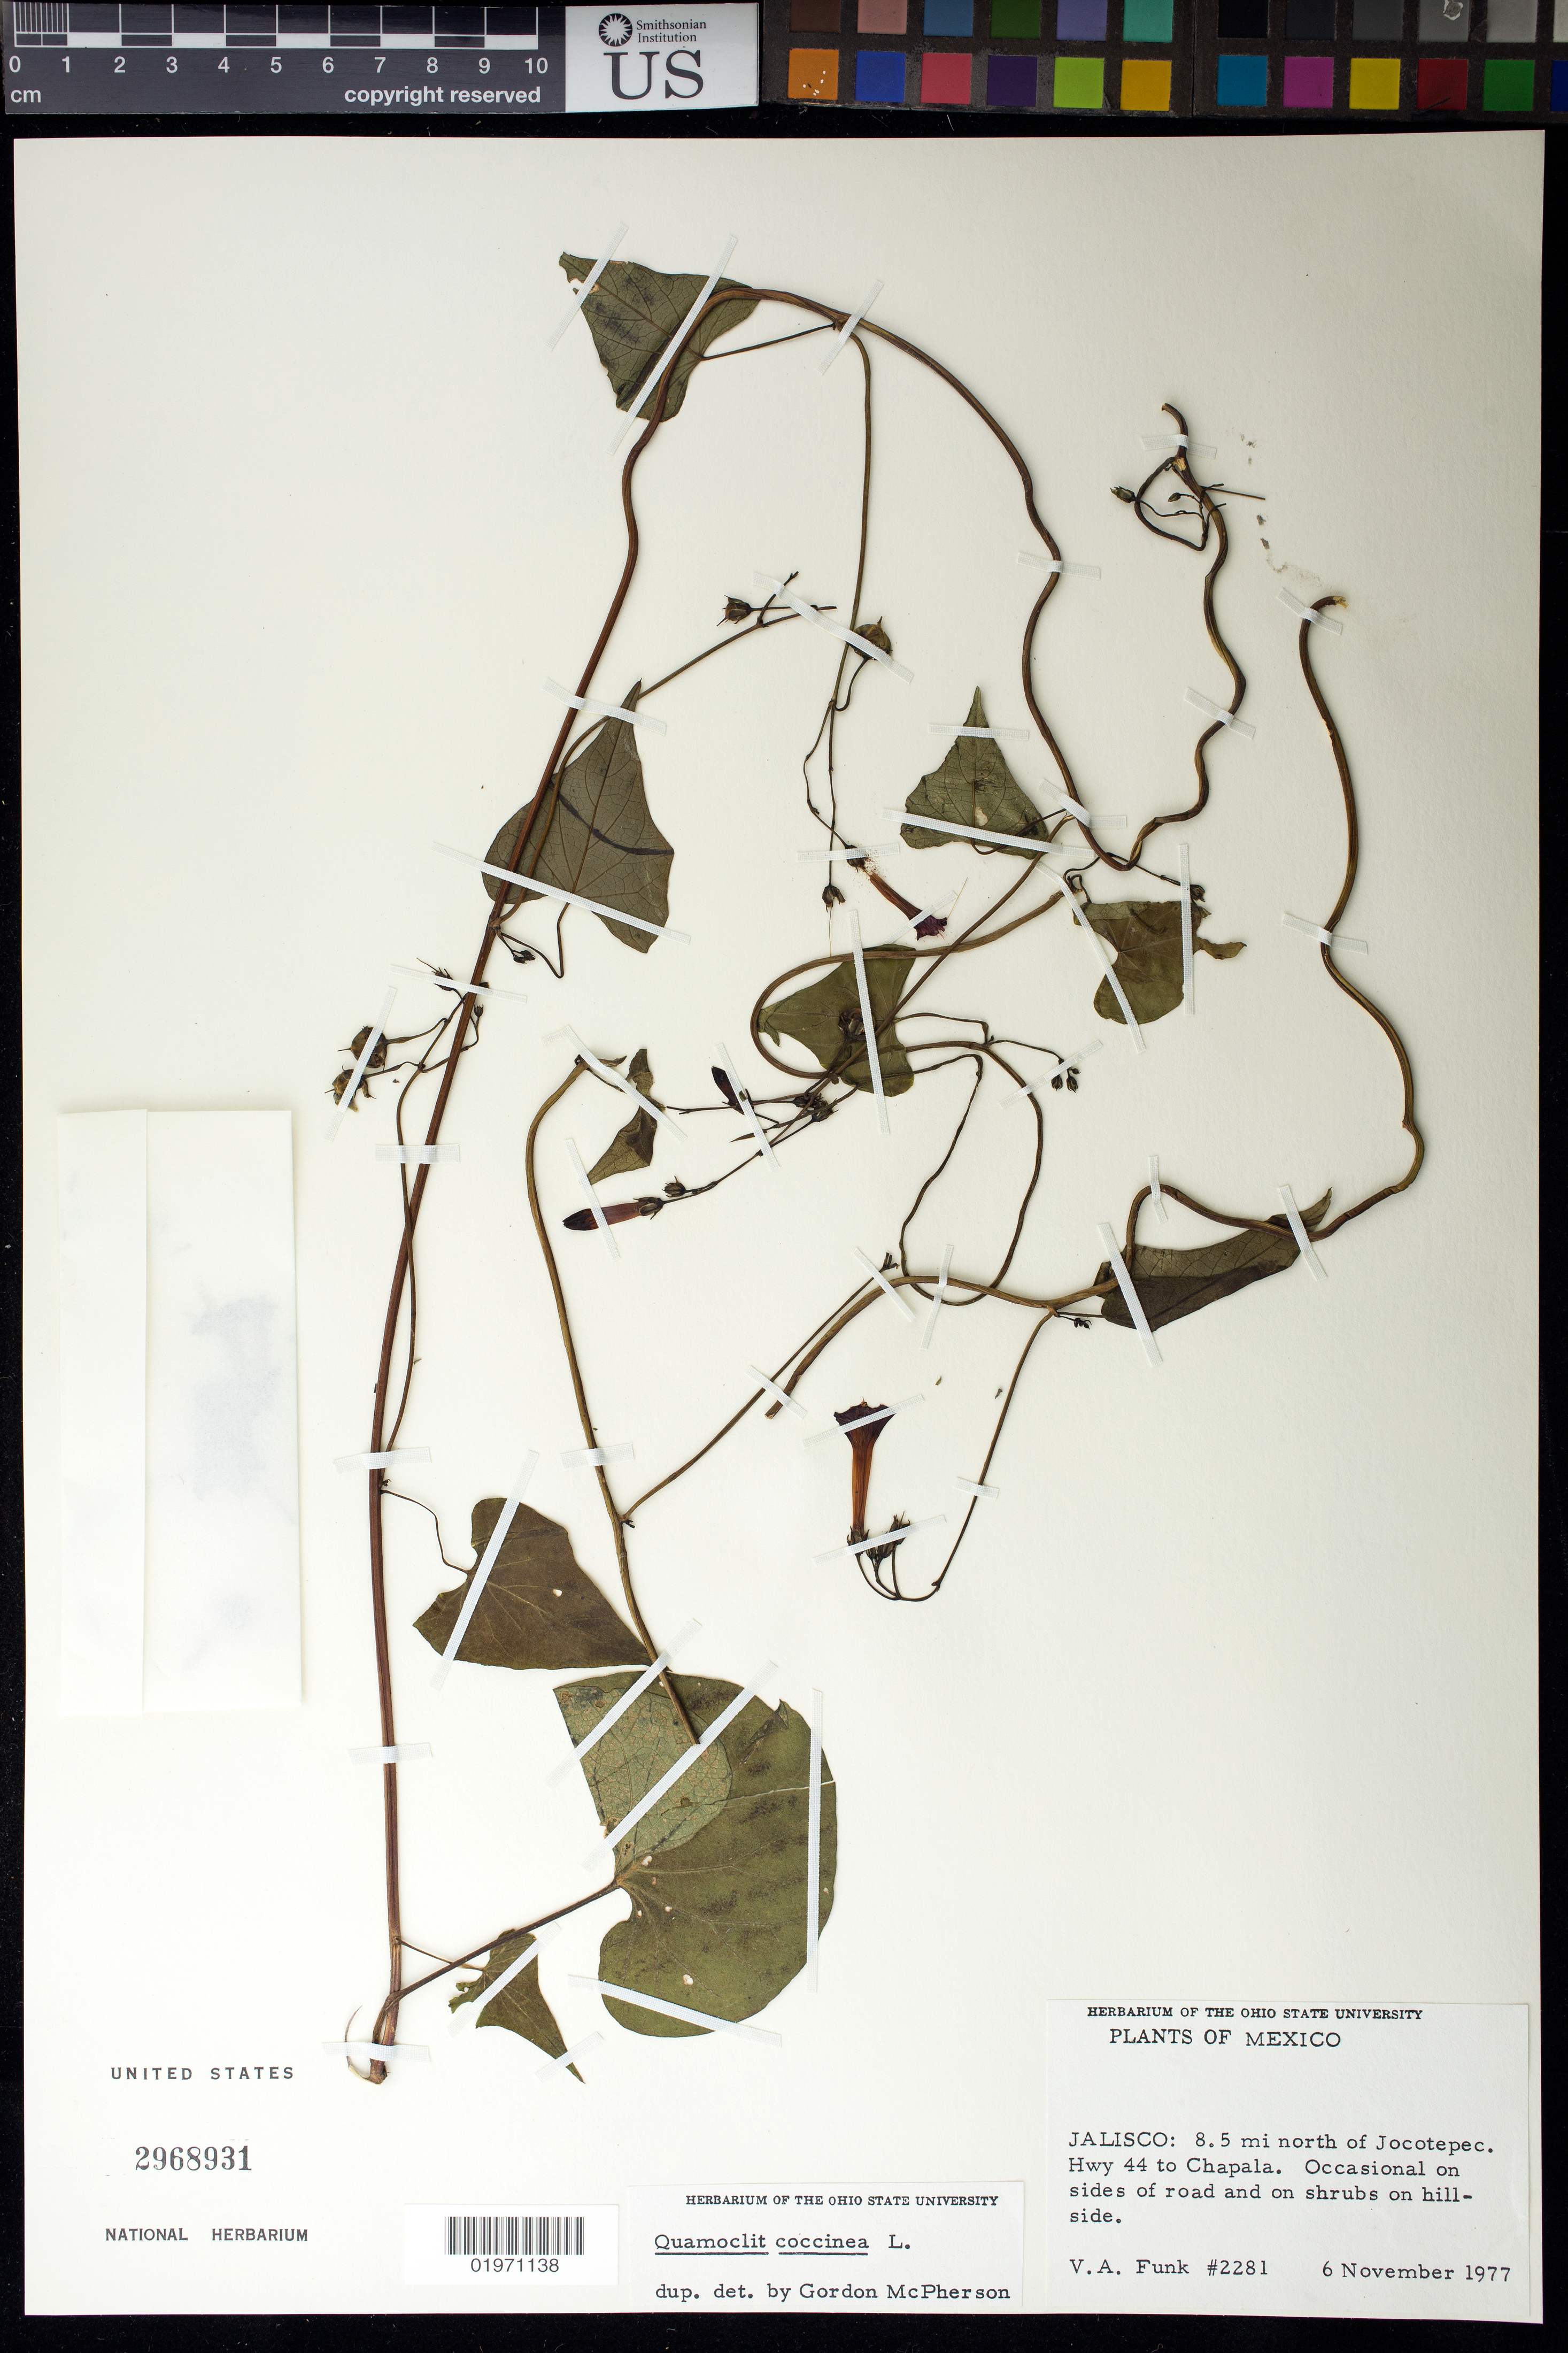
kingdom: Plantae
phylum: Tracheophyta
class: Magnoliopsida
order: Solanales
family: Convolvulaceae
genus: Quamoclit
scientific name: Quamoclit coccinea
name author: (L.) Moench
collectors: V. Funk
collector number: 2281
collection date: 1977-11-06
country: Mexico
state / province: Jalisco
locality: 8.5 mi north of Jocotepec, Hwy 44 to Chapala.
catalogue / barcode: US 2968931